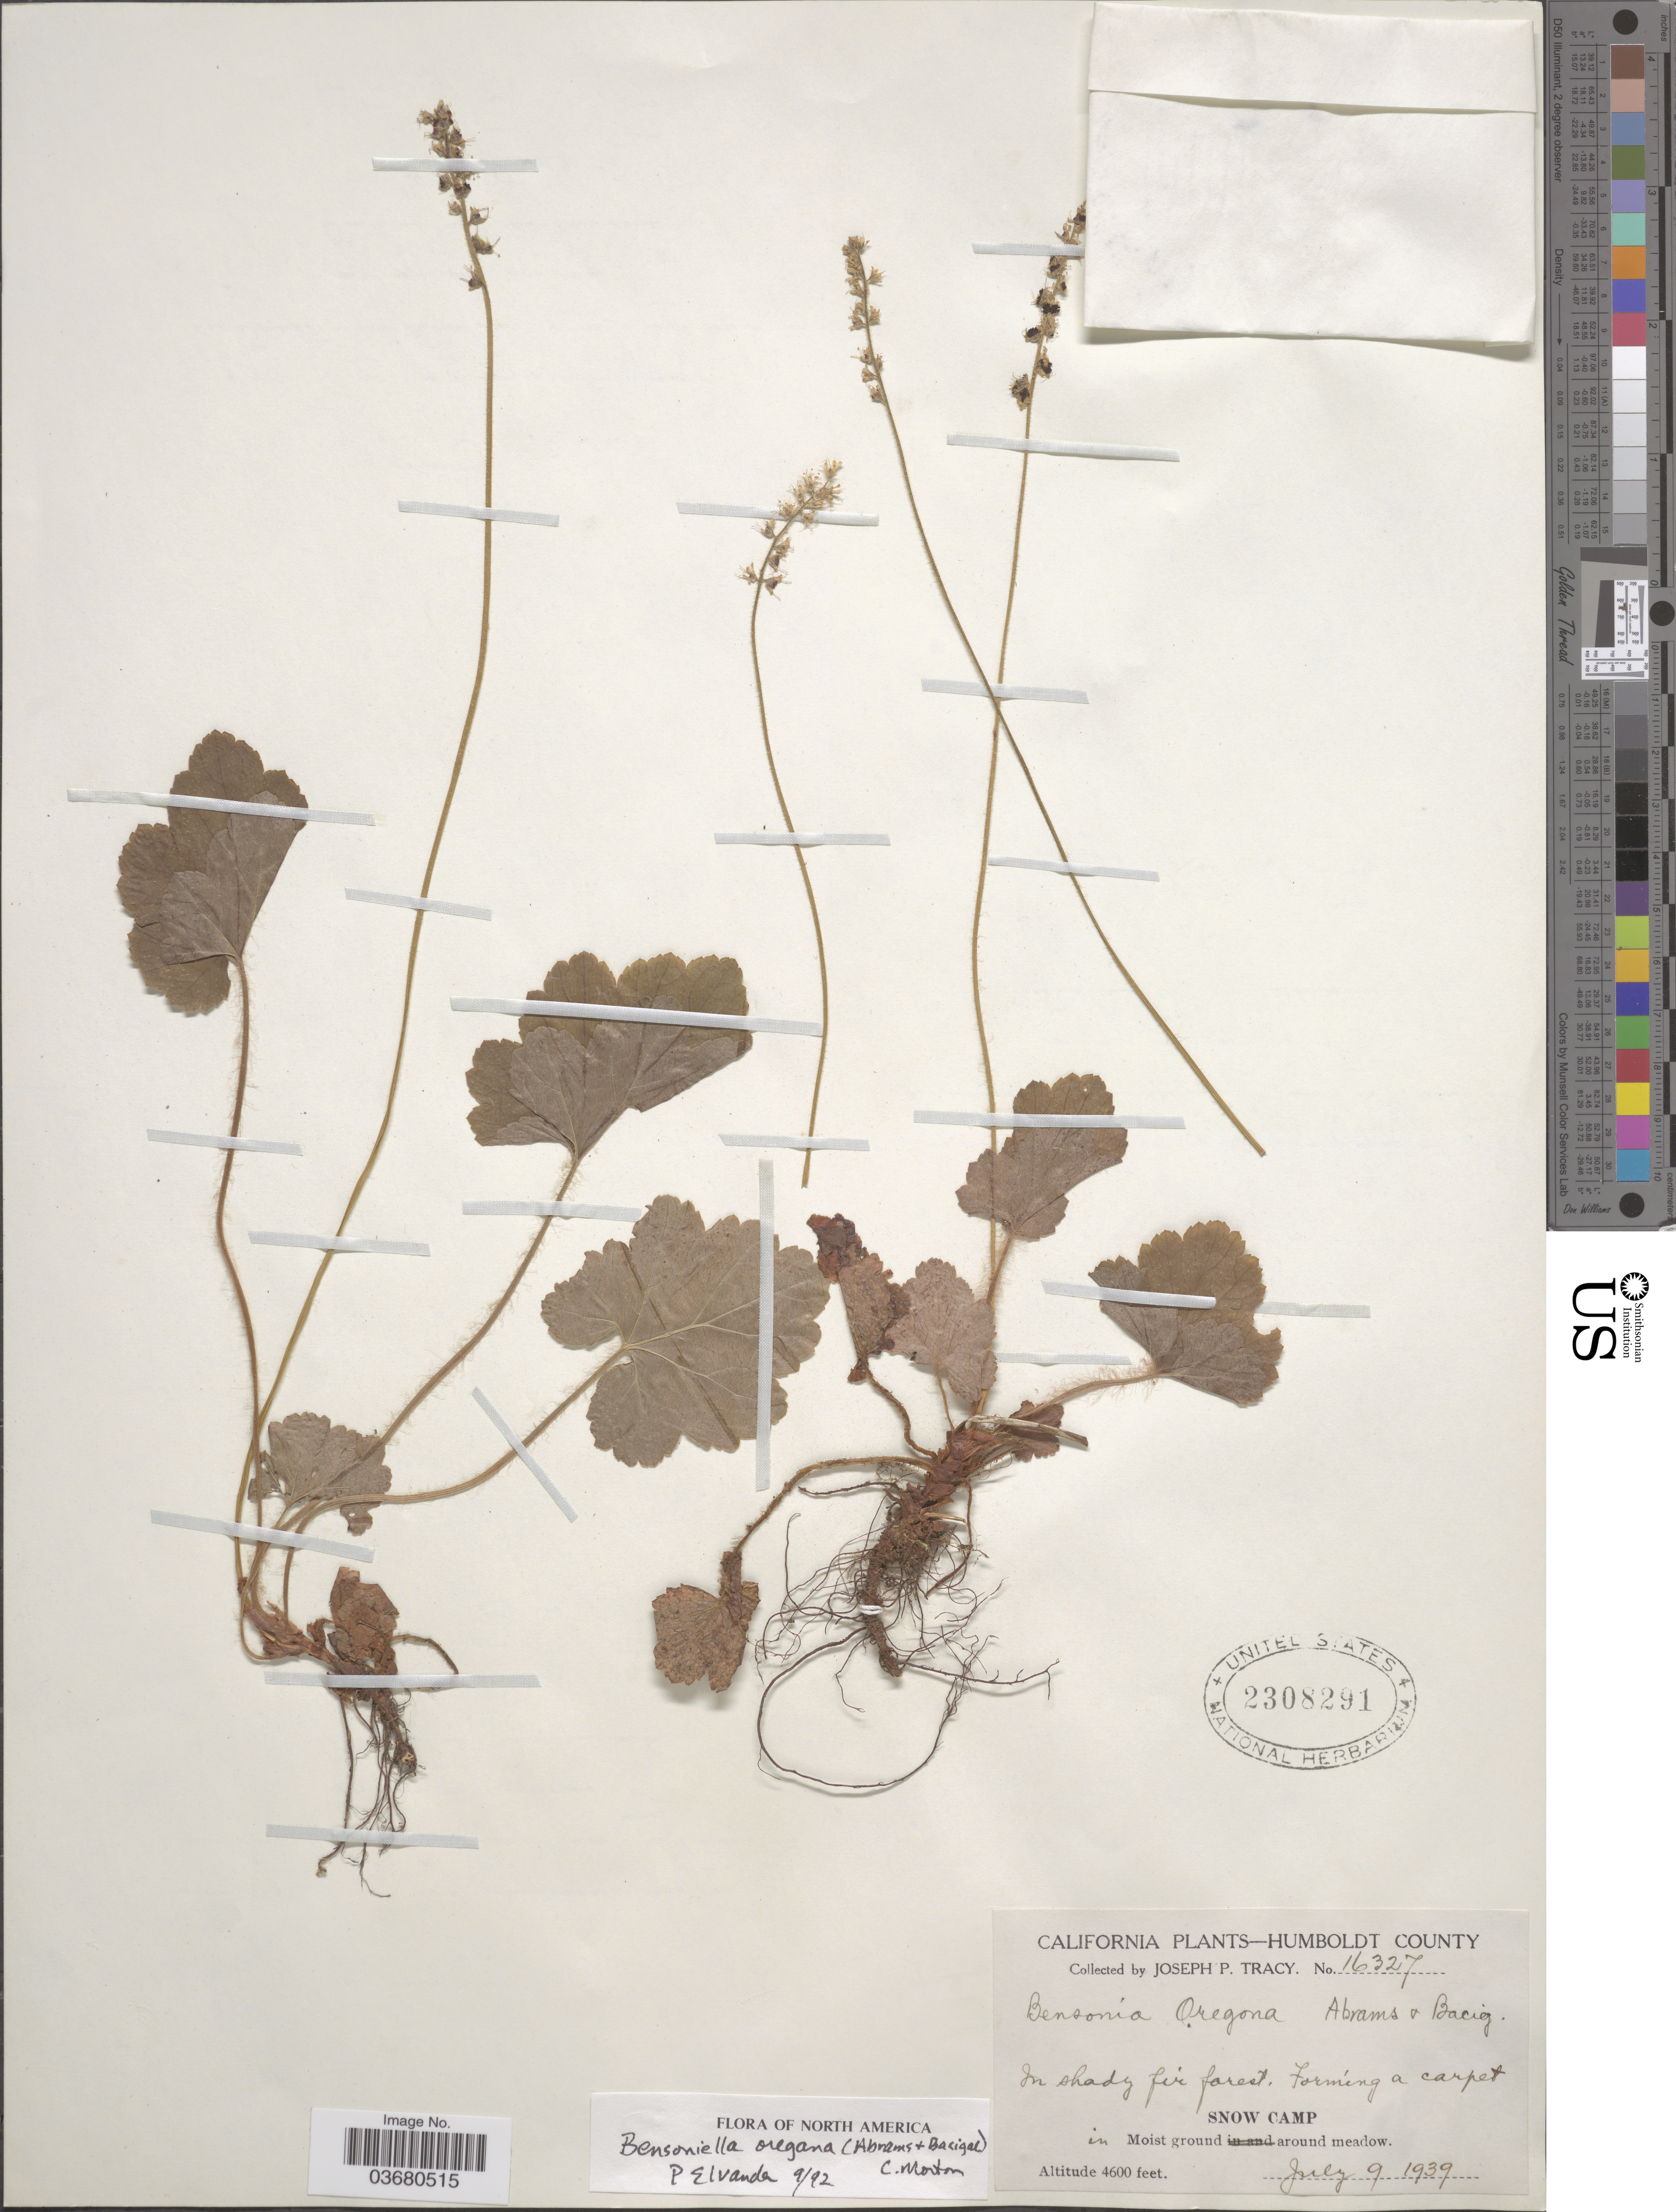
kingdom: Plantae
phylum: Tracheophyta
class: Magnoliopsida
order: Saxifragales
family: Saxifragaceae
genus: Bensoniella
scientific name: Bensoniella sp.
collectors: J. Tracy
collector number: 16327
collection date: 1939-07-09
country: United States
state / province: California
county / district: Humboldt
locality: Humboldt County. Snow Camp.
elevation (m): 1402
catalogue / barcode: US 2308291